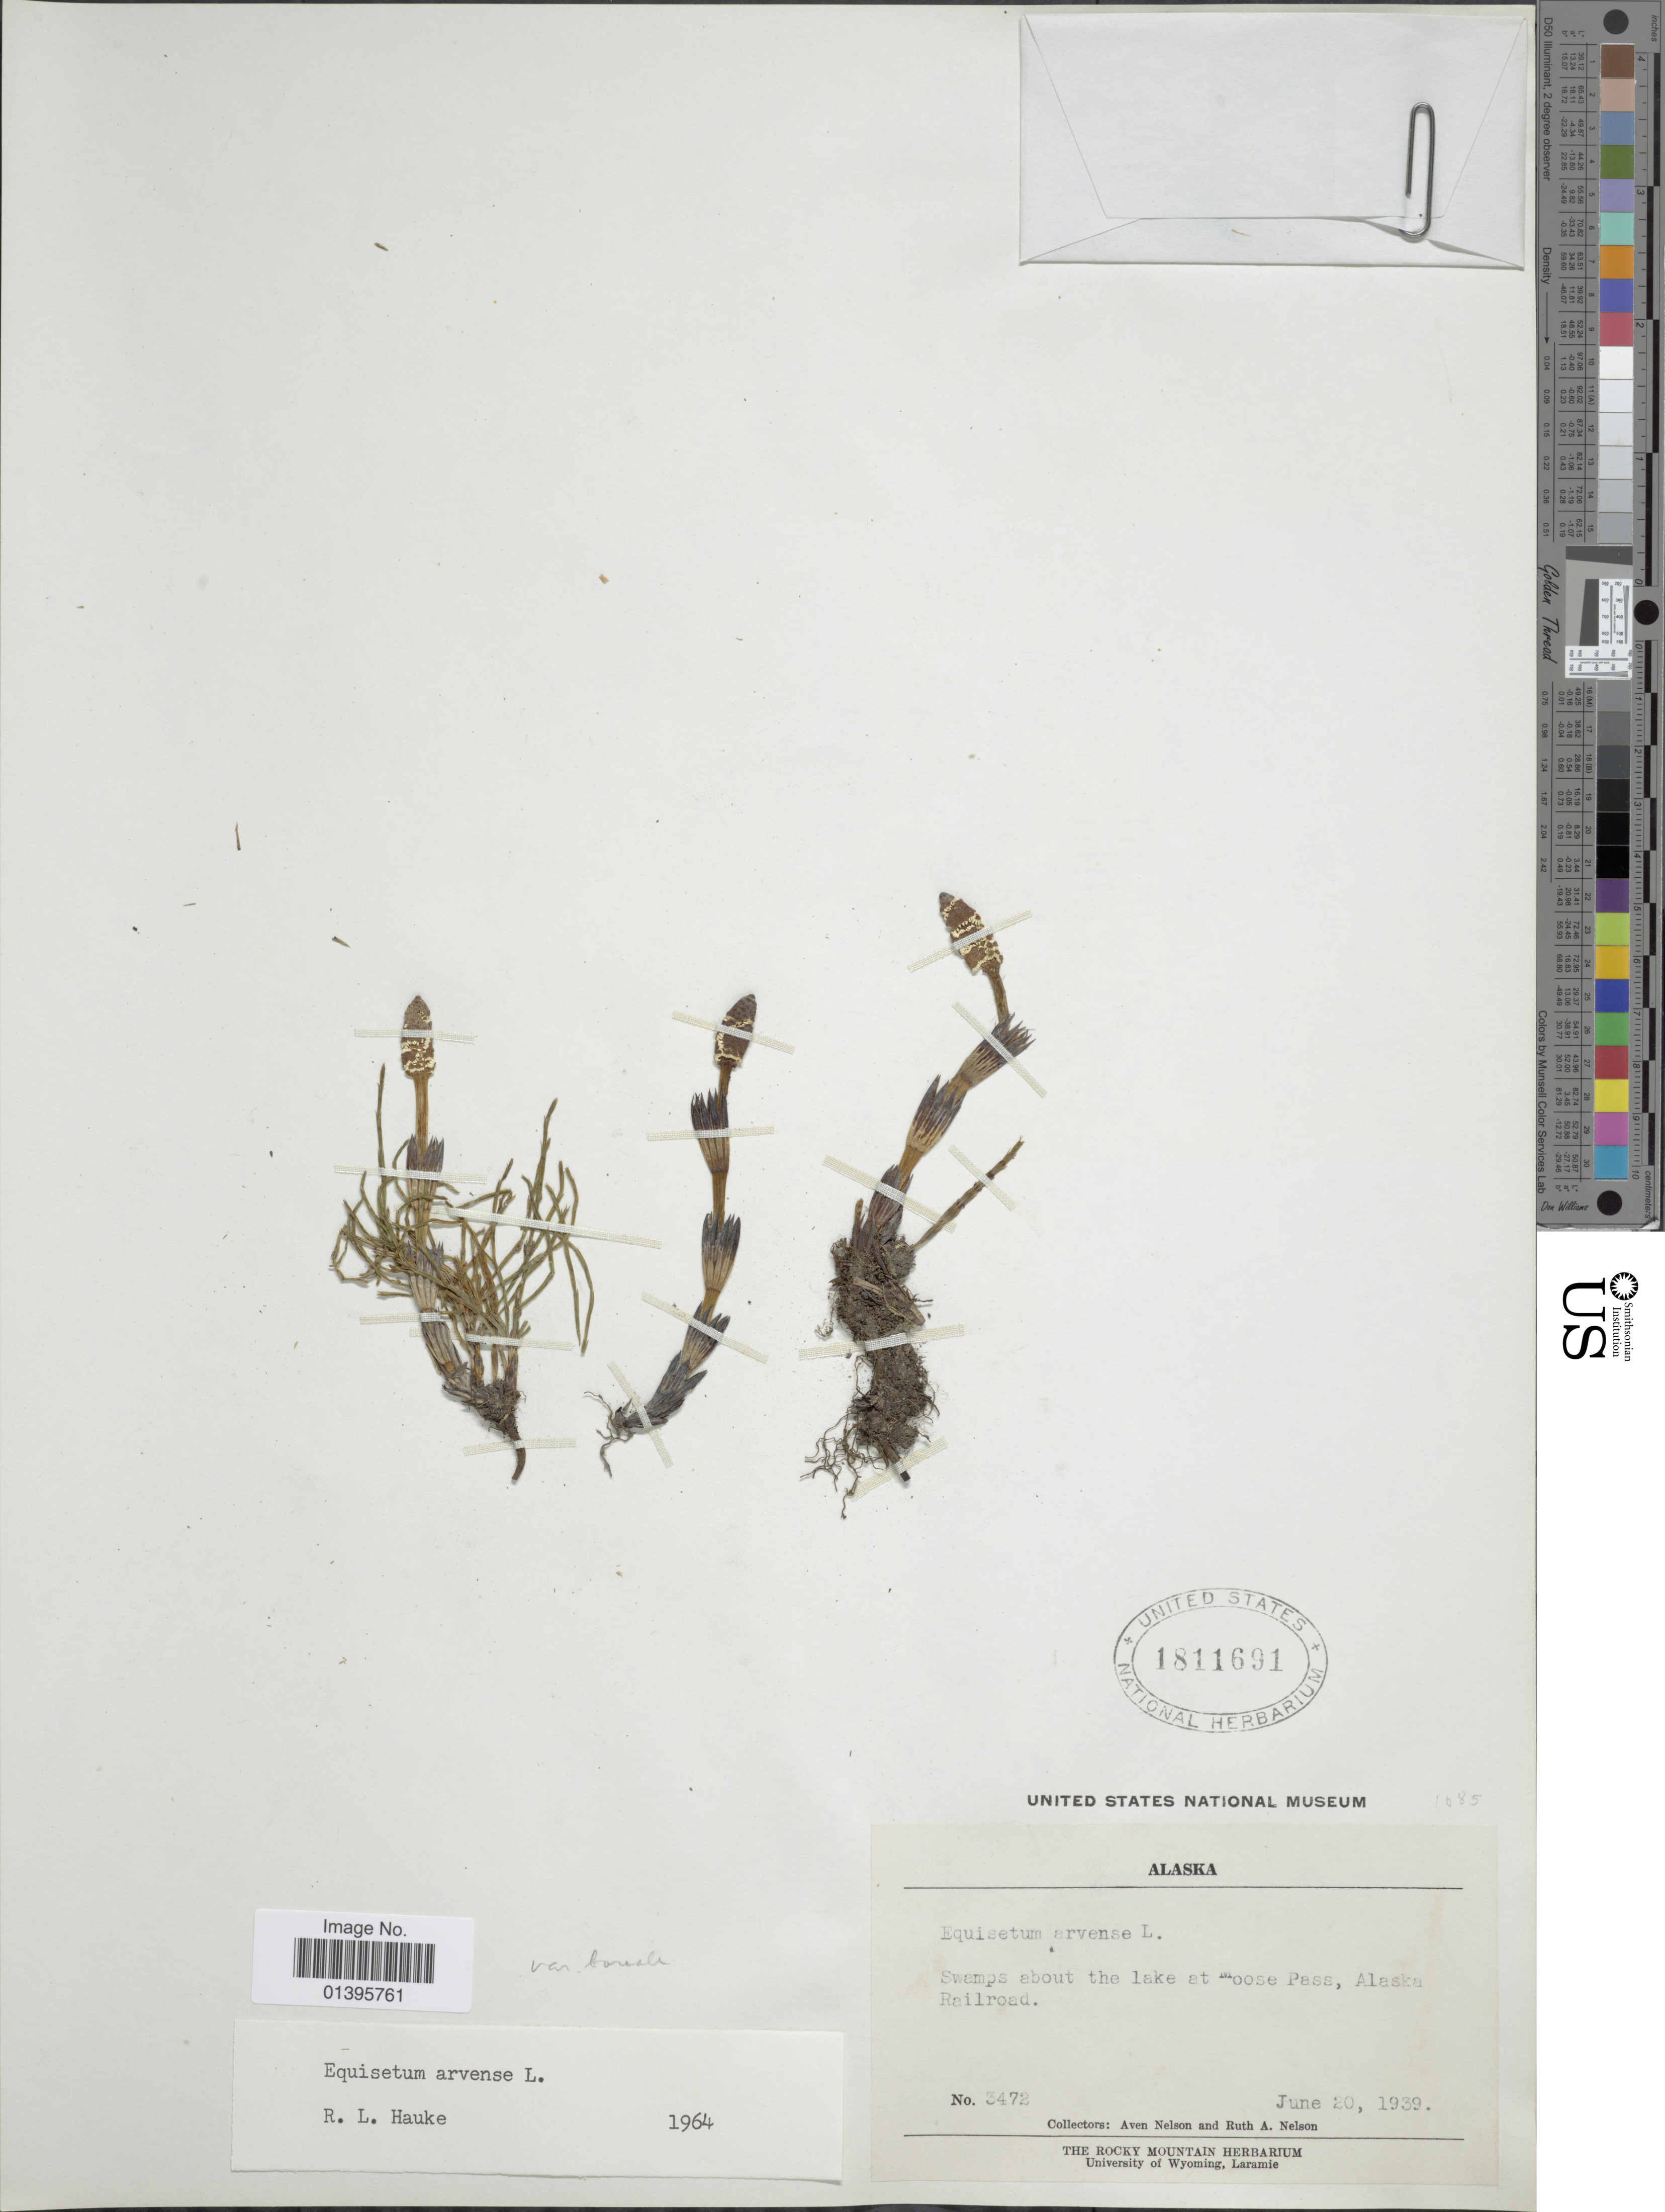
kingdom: Plantae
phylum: Tracheophyta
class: Polypodiopsida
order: Equisetales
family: Equisetaceae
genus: Equisetum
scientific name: Equisetum arvense var. boreale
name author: (Bong.) Rupr.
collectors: A. Nelson & R. A. Nelson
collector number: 3472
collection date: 1939-06-20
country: United States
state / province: Alaska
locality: Swamps about the lake at Moose Pass, Alaska Railroad.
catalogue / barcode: US 1811691